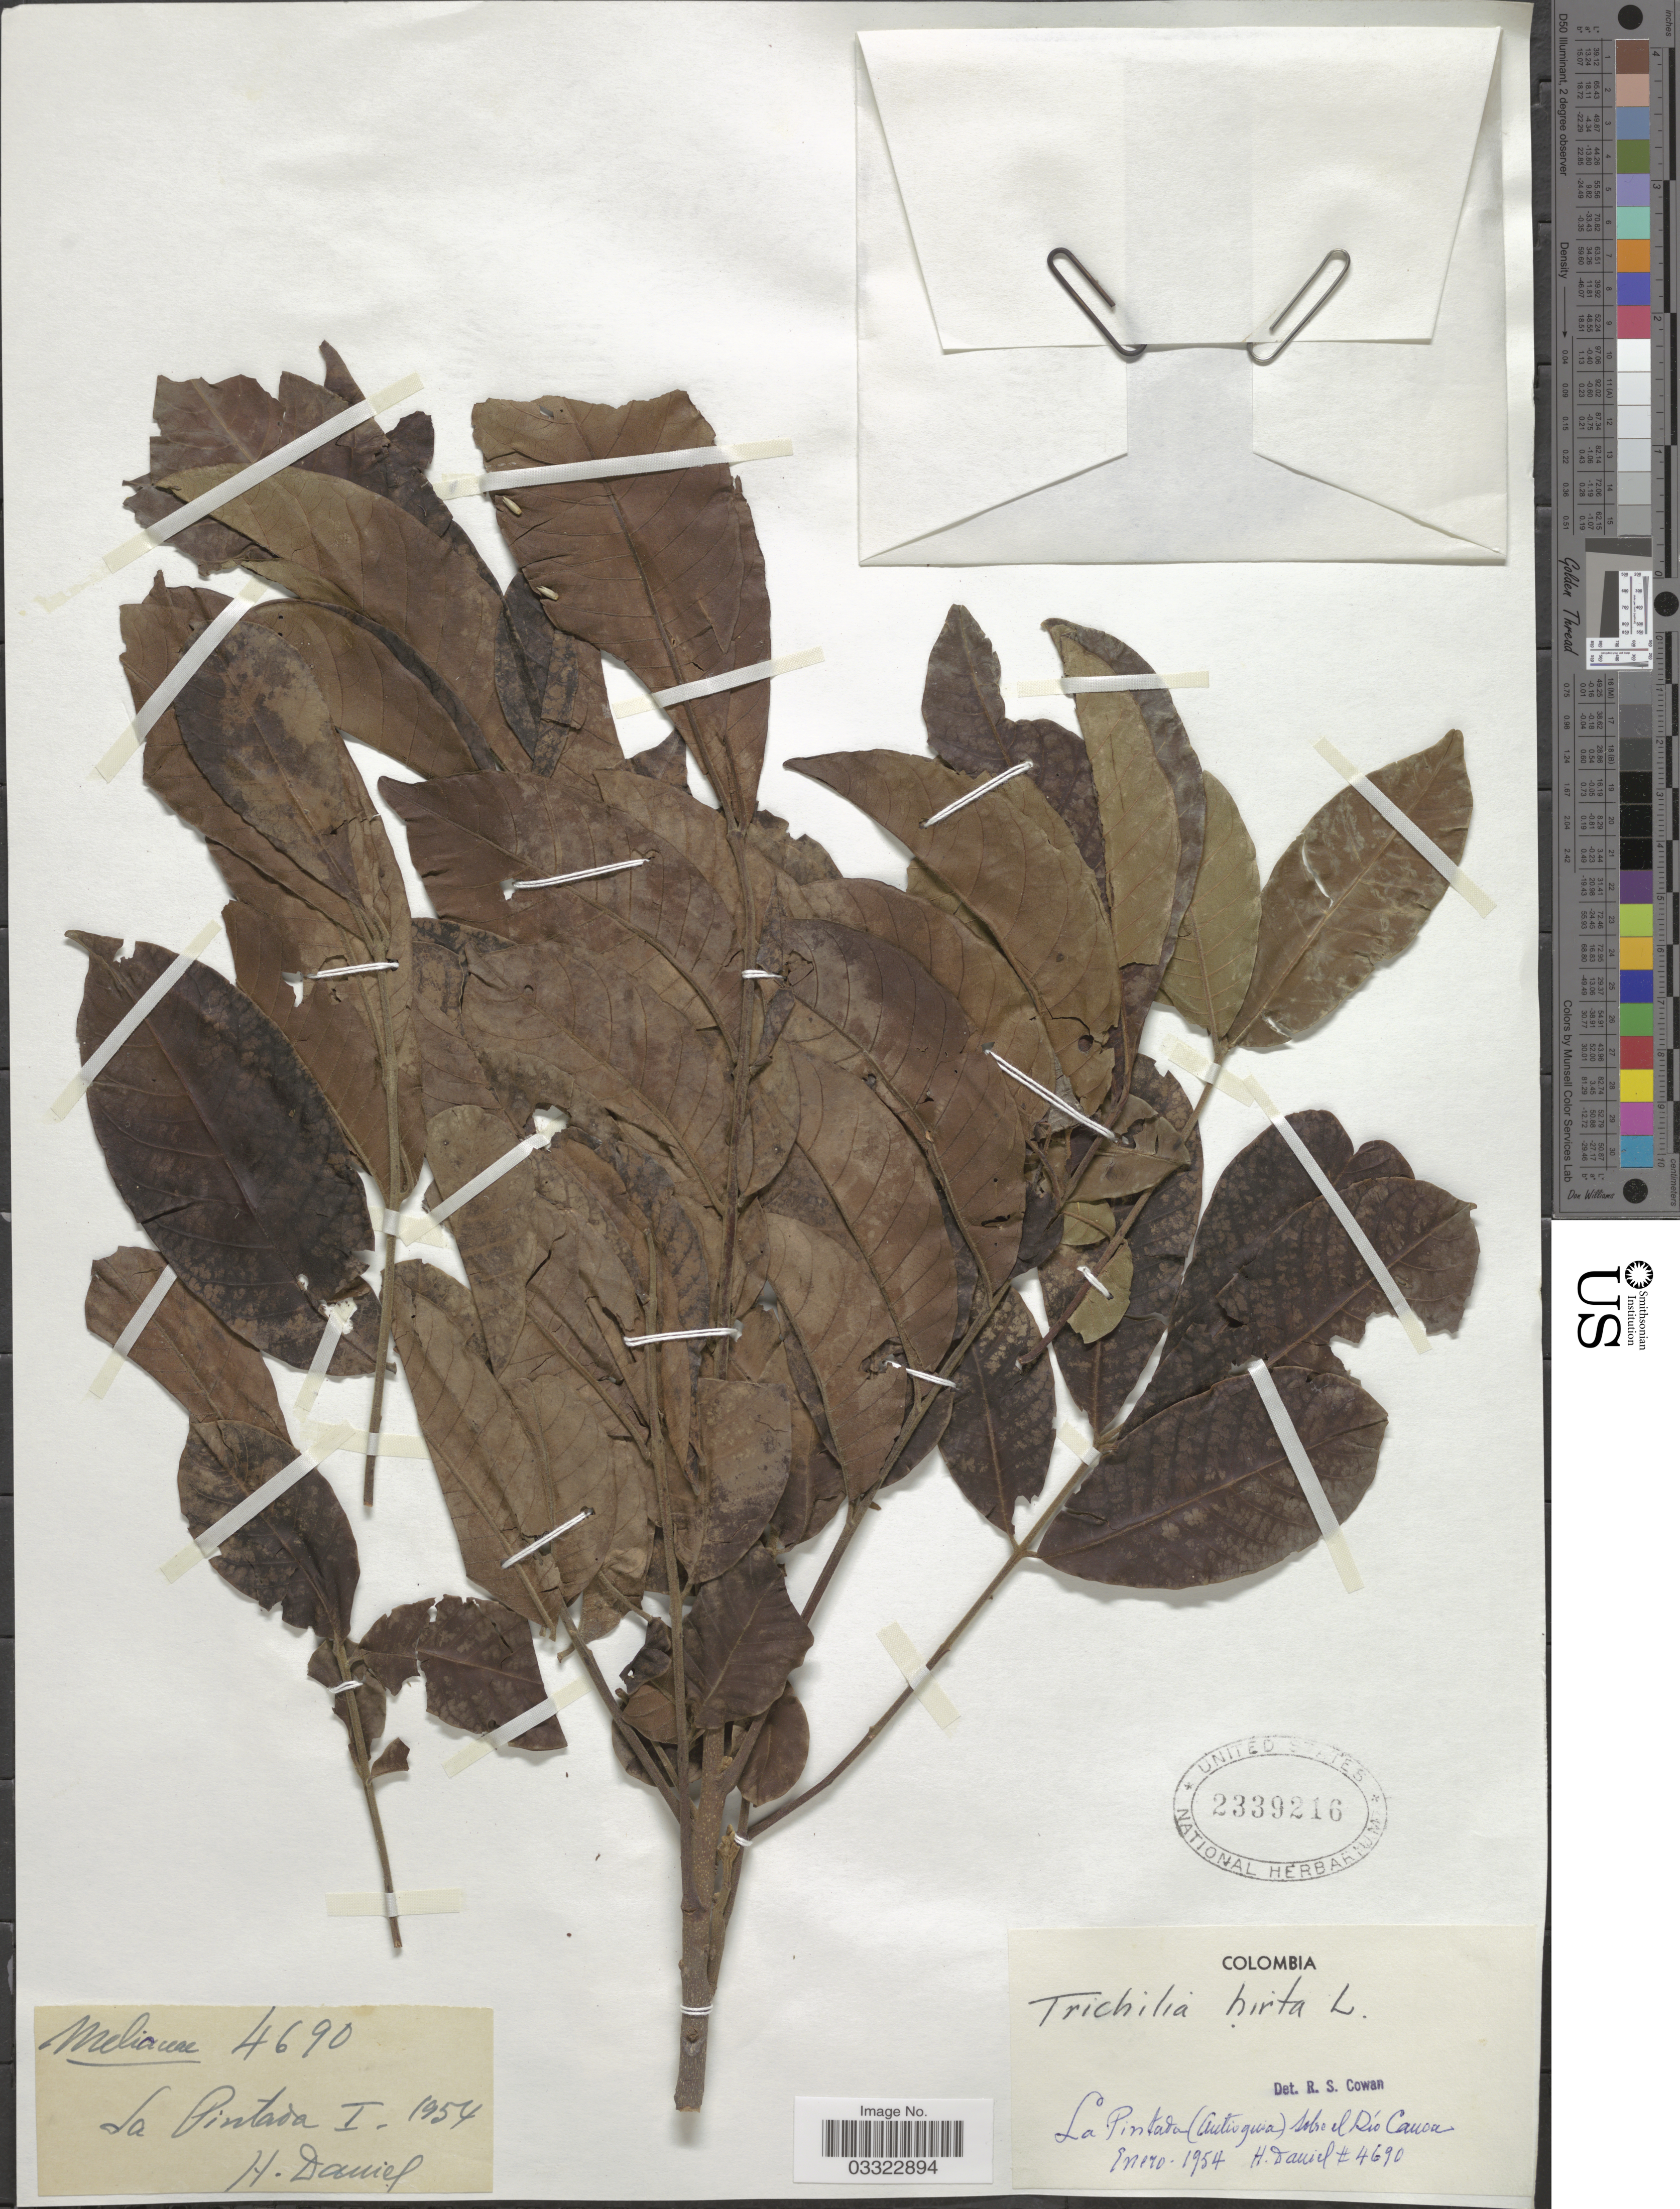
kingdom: Plantae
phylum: Tracheophyta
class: Magnoliopsida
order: Sapindales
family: Meliaceae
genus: Trichilia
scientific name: Trichilia hirta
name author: L.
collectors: H. Daniel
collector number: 4690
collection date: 1954-01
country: Colombia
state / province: Antioquia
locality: La Pintada (Antioquia) sobre el Río Cauca.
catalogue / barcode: US 2339216